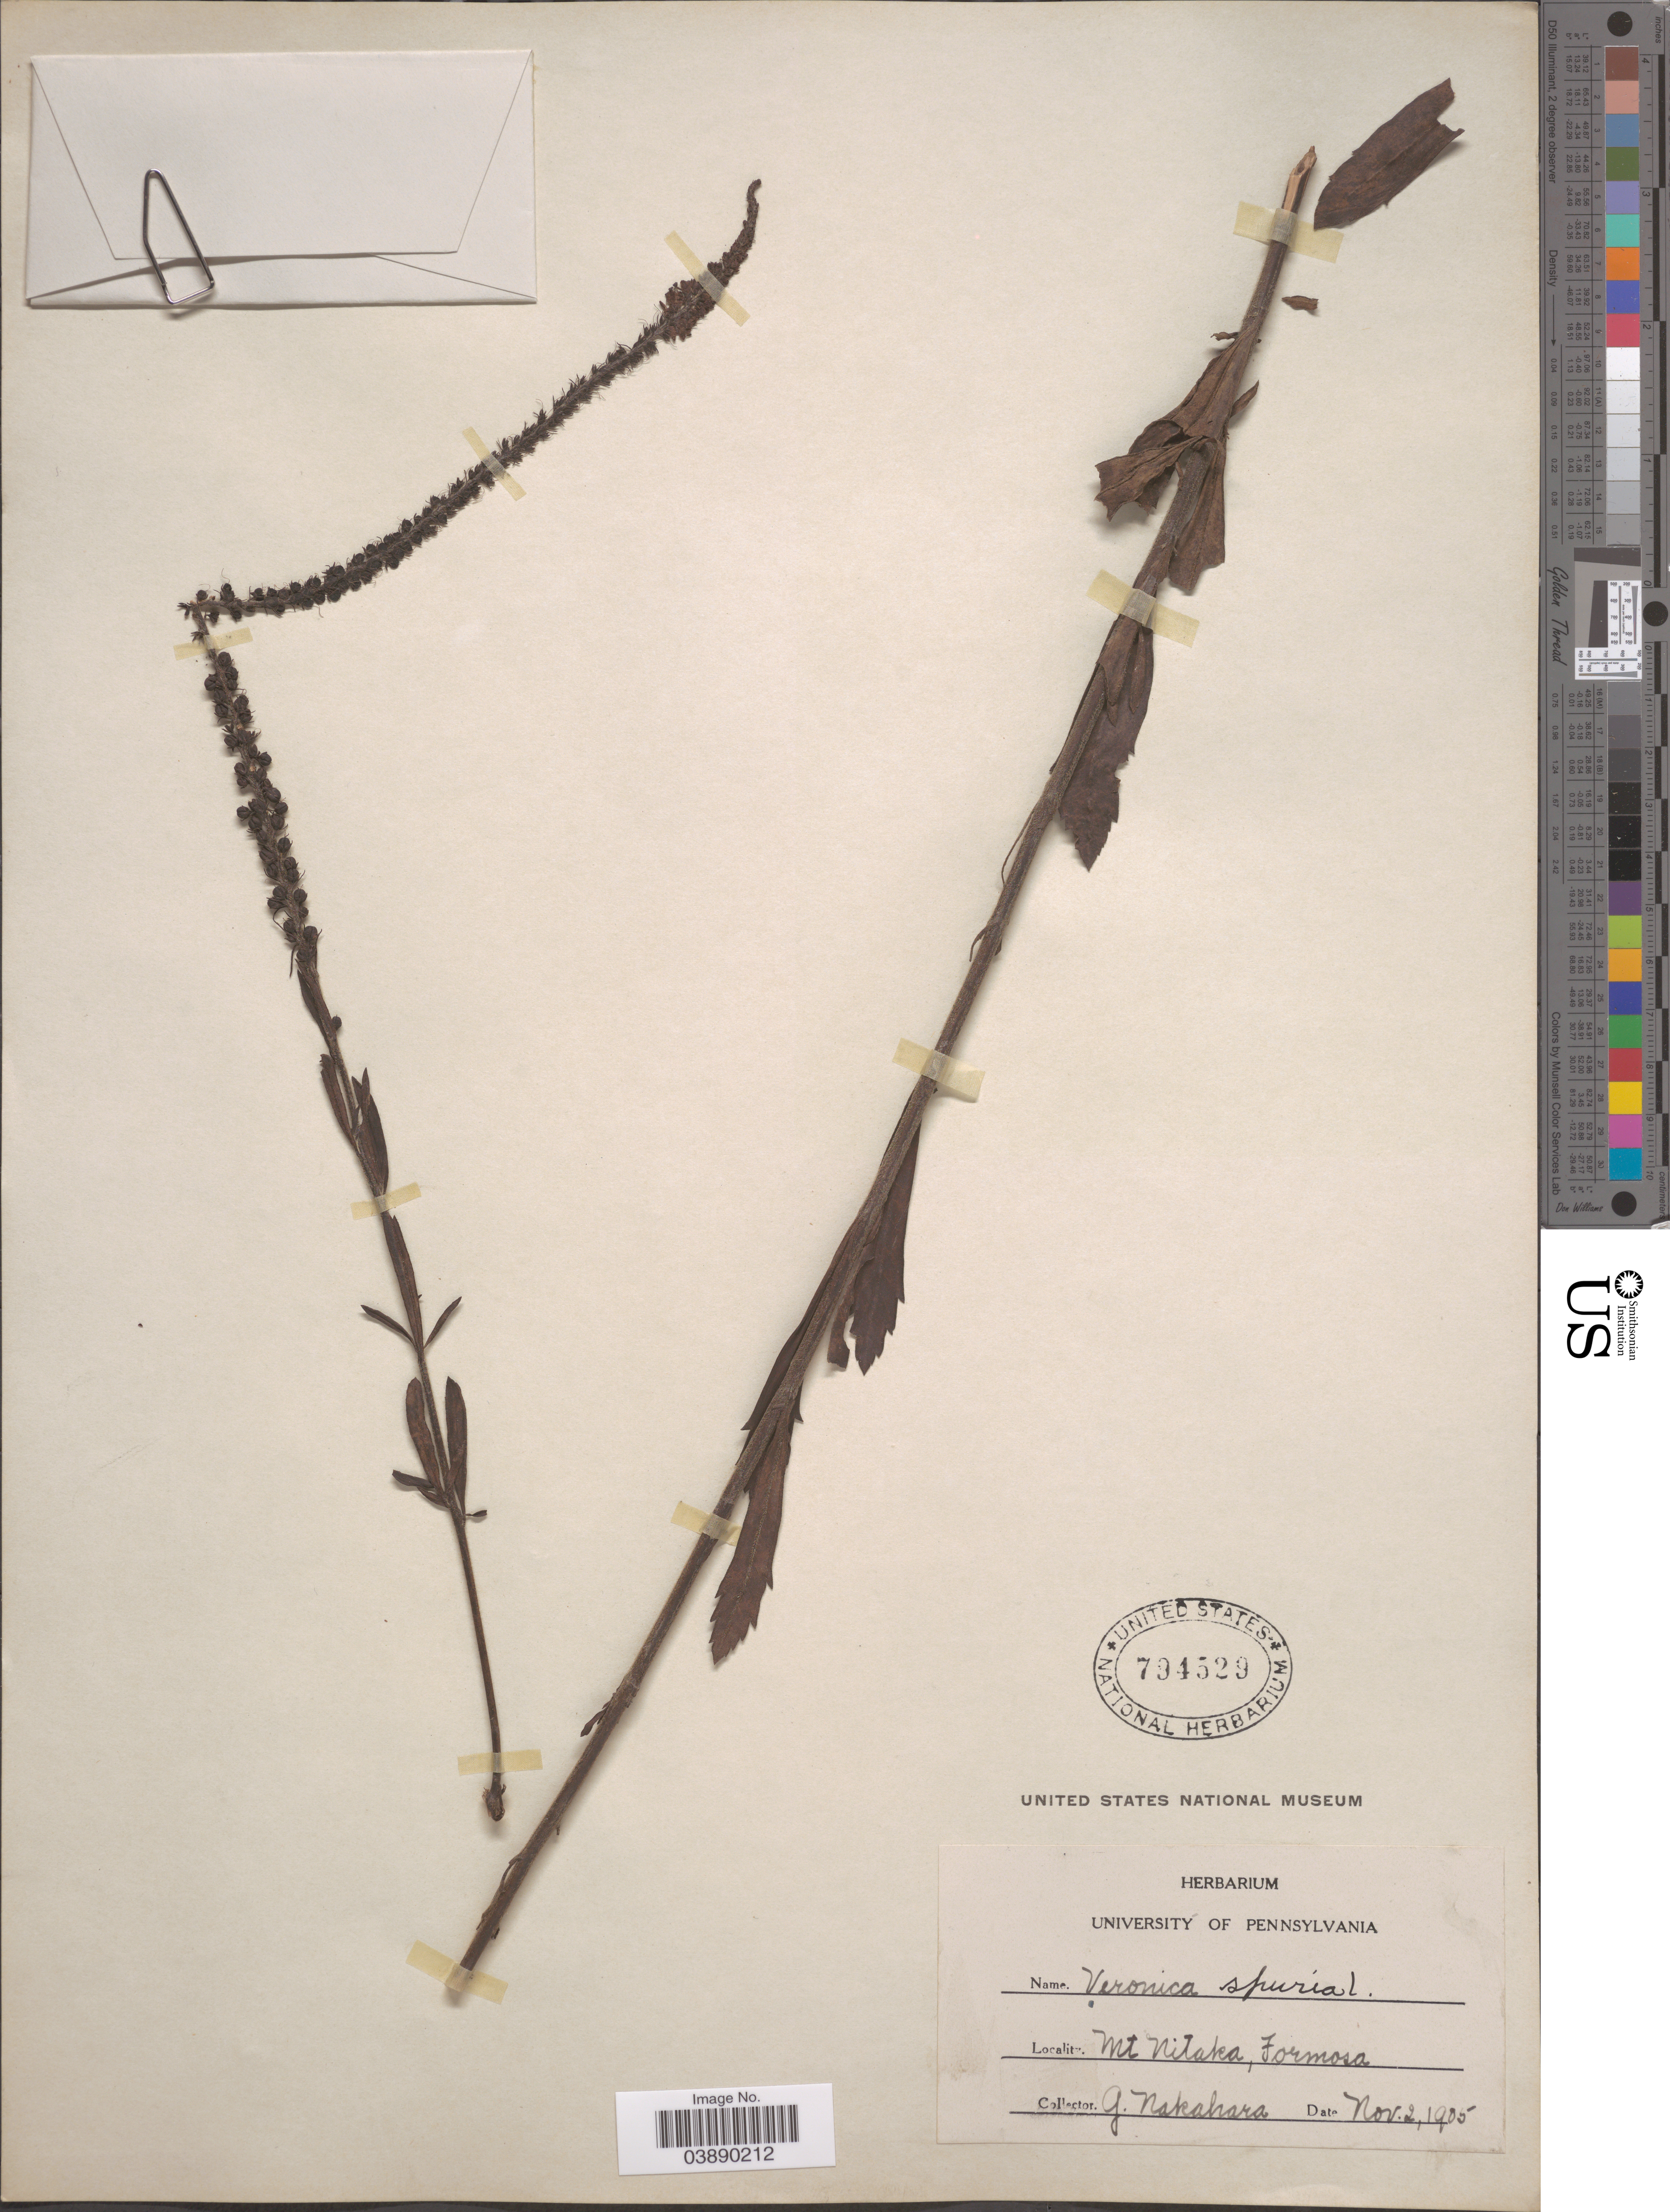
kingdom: Plantae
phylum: Tracheophyta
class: Magnoliopsida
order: Lamiales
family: Plantaginaceae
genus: Veronica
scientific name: Veronica linariifolia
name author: Pall. ex Link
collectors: G. Nakahara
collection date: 1905-11-02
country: Taiwan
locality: Mt. Nitaka, Formosa.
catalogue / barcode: US 794529